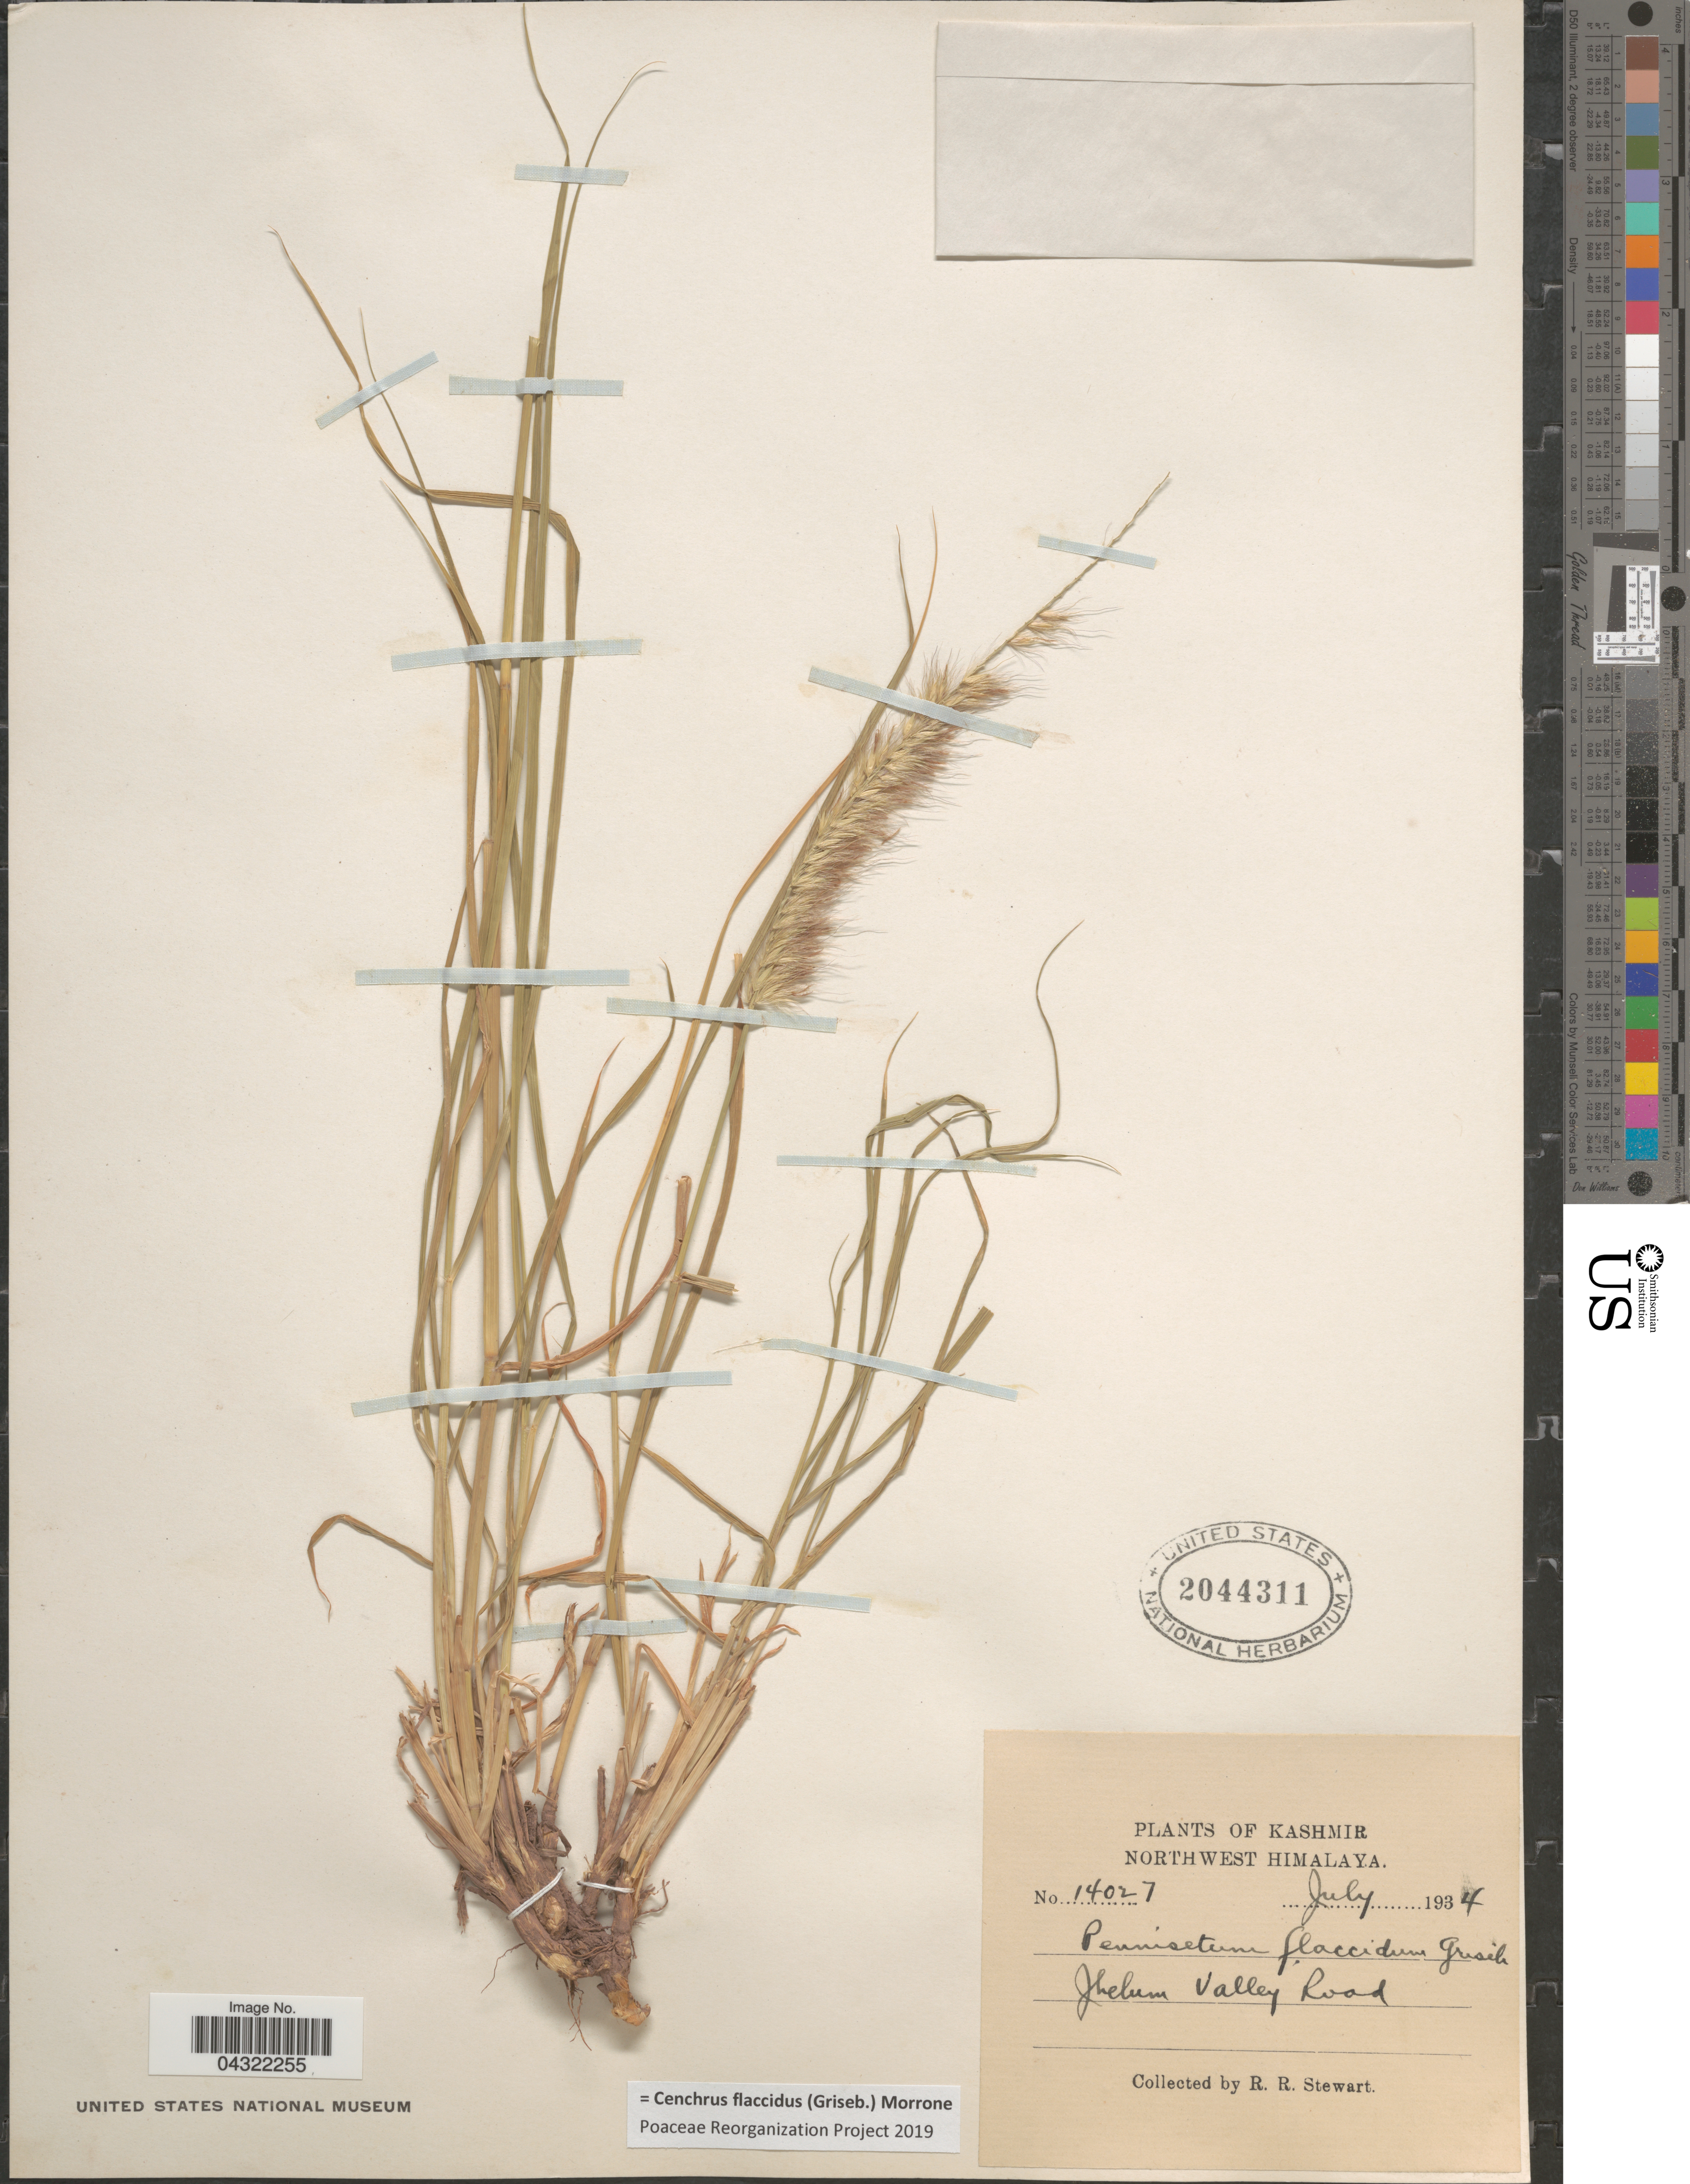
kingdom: Plantae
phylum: Tracheophyta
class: Liliopsida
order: Poales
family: Poaceae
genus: Cenchrus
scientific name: Cenchrus flaccidus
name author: (Griseb.) Morrone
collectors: R. Stewart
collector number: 14027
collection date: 1934-07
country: India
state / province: Jammu and Kashmir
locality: Kashmir. Northwest Himalaya. Jhelum Valley Road.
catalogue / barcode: US 2044311